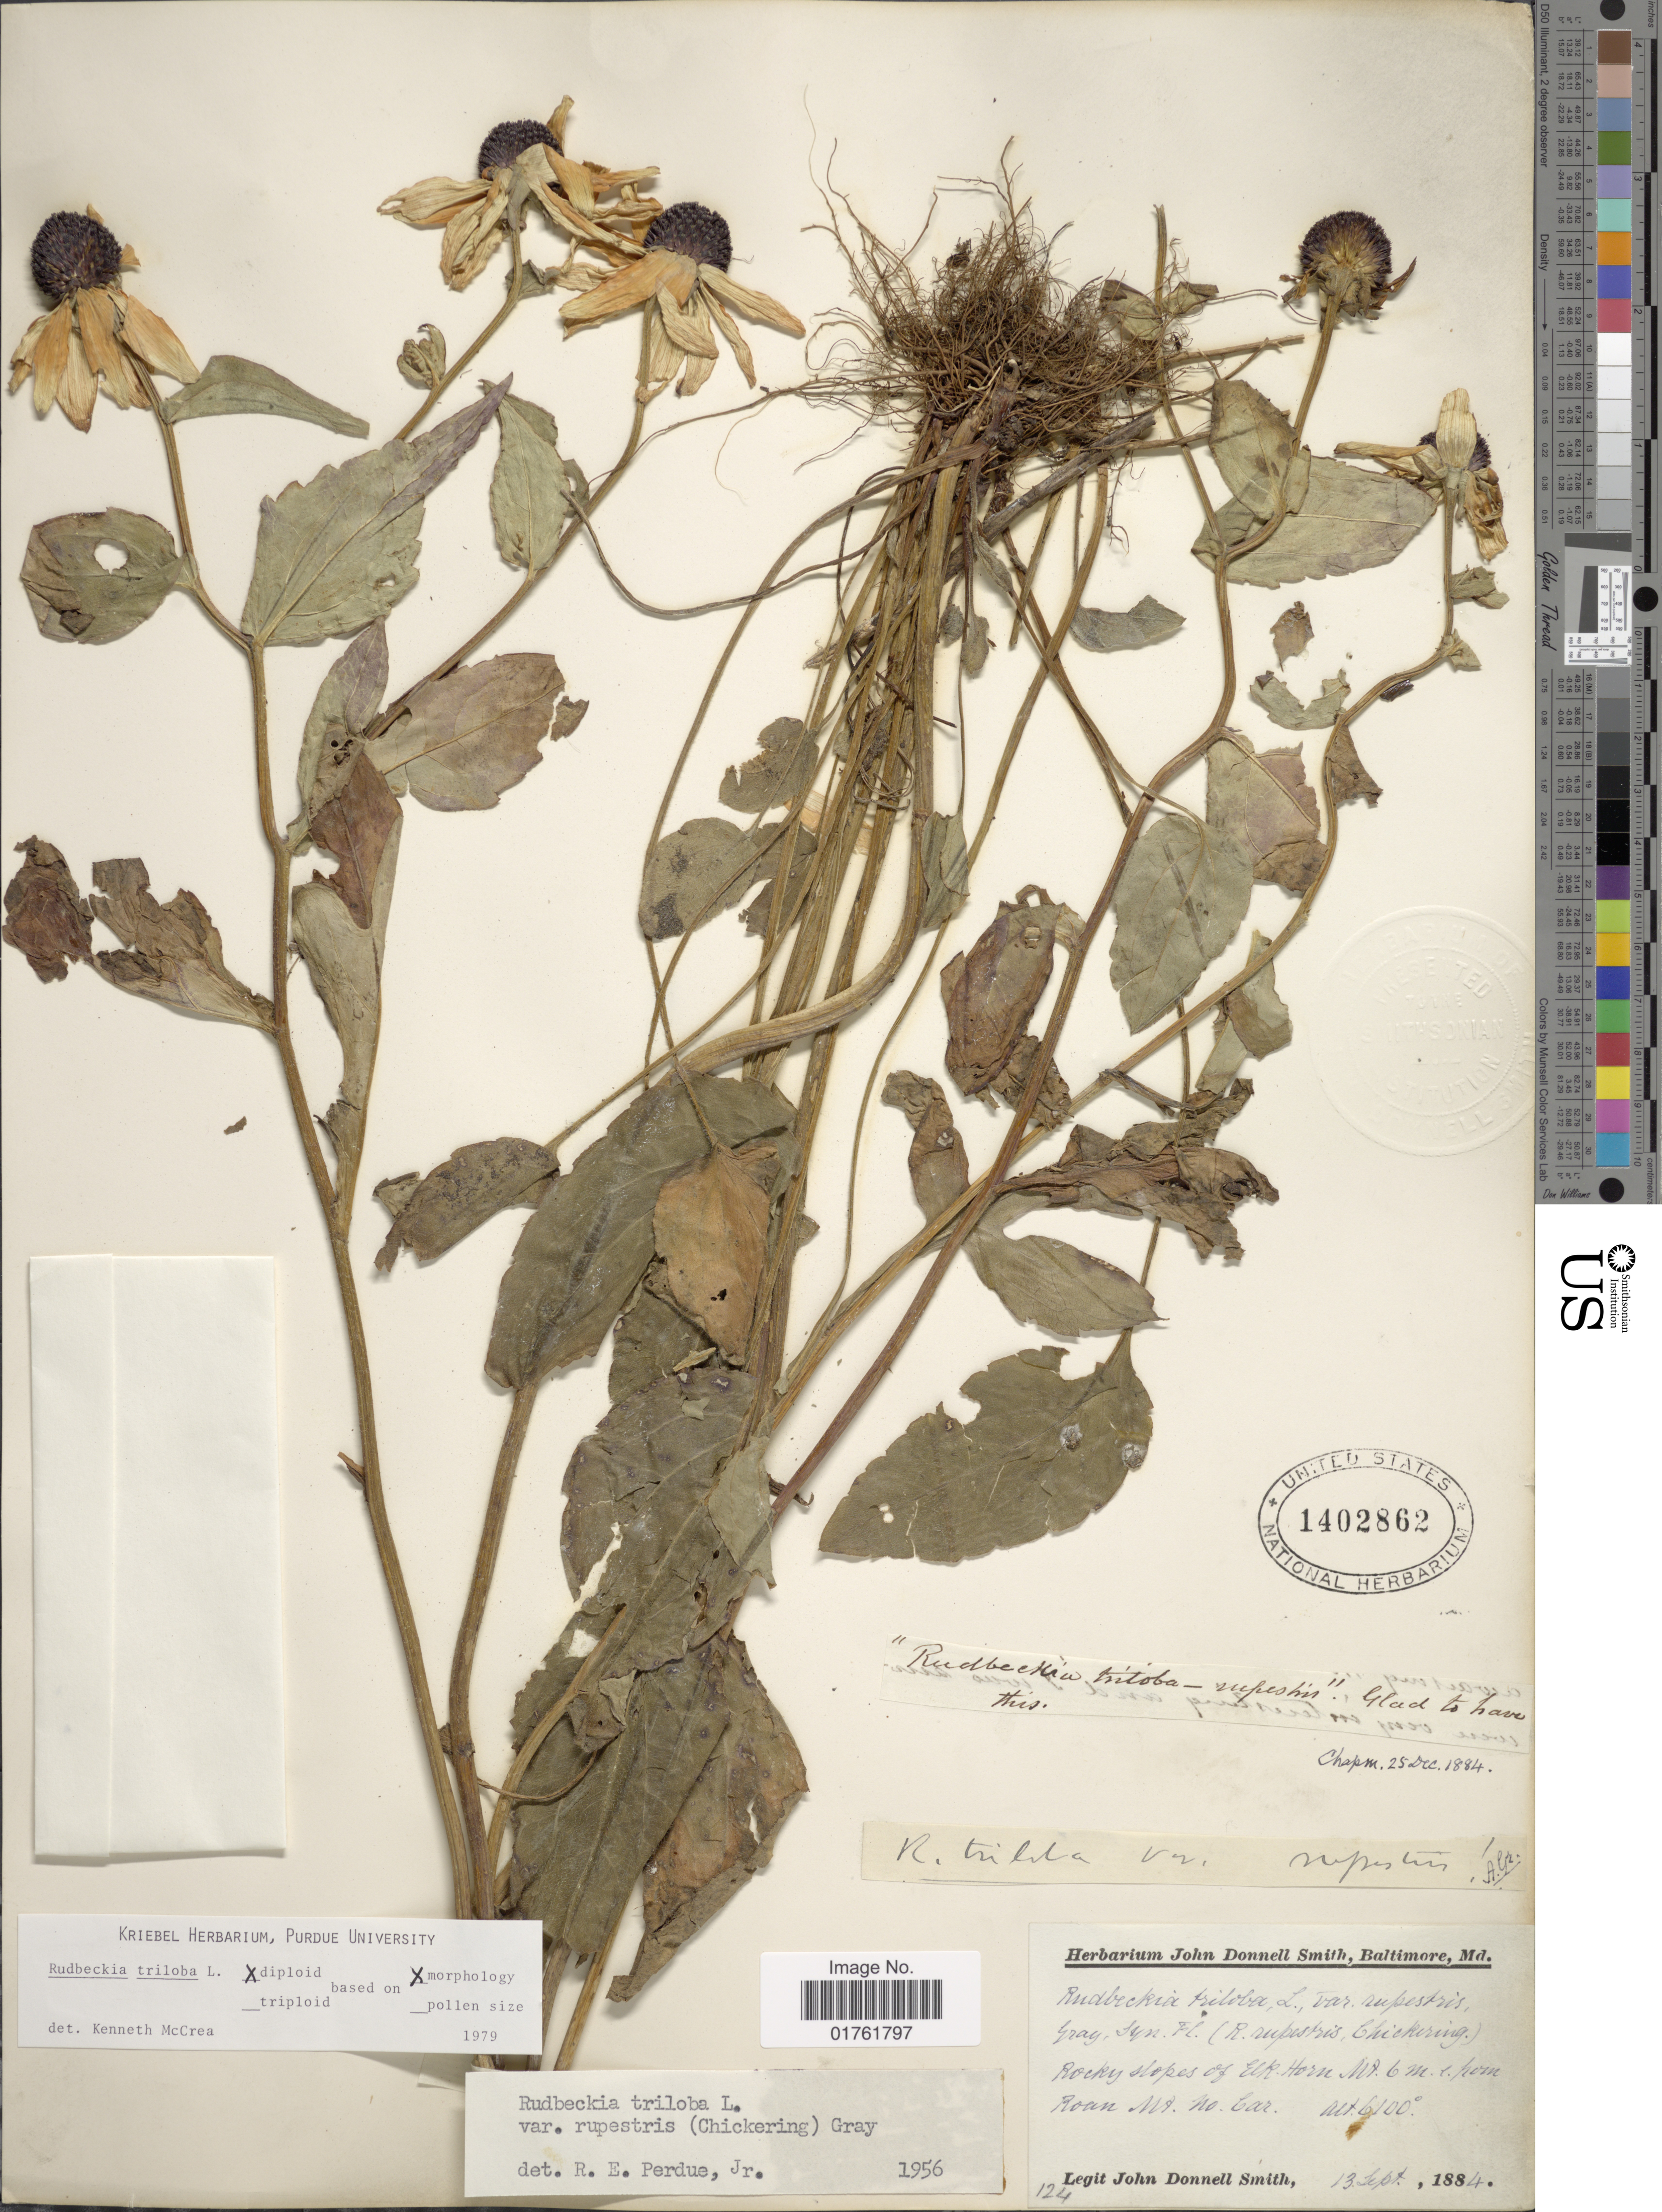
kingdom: Plantae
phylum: Tracheophyta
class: Magnoliopsida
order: Asterales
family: Asteraceae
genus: Rudbeckia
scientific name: Rudbeckia triloba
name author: L.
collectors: J. Donnell Smith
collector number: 124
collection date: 1884-09-13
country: United States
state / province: North Carolina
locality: Rocky slopes of Elk Horn Mt C. m.e. from Roan Mt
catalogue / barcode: US 1402862